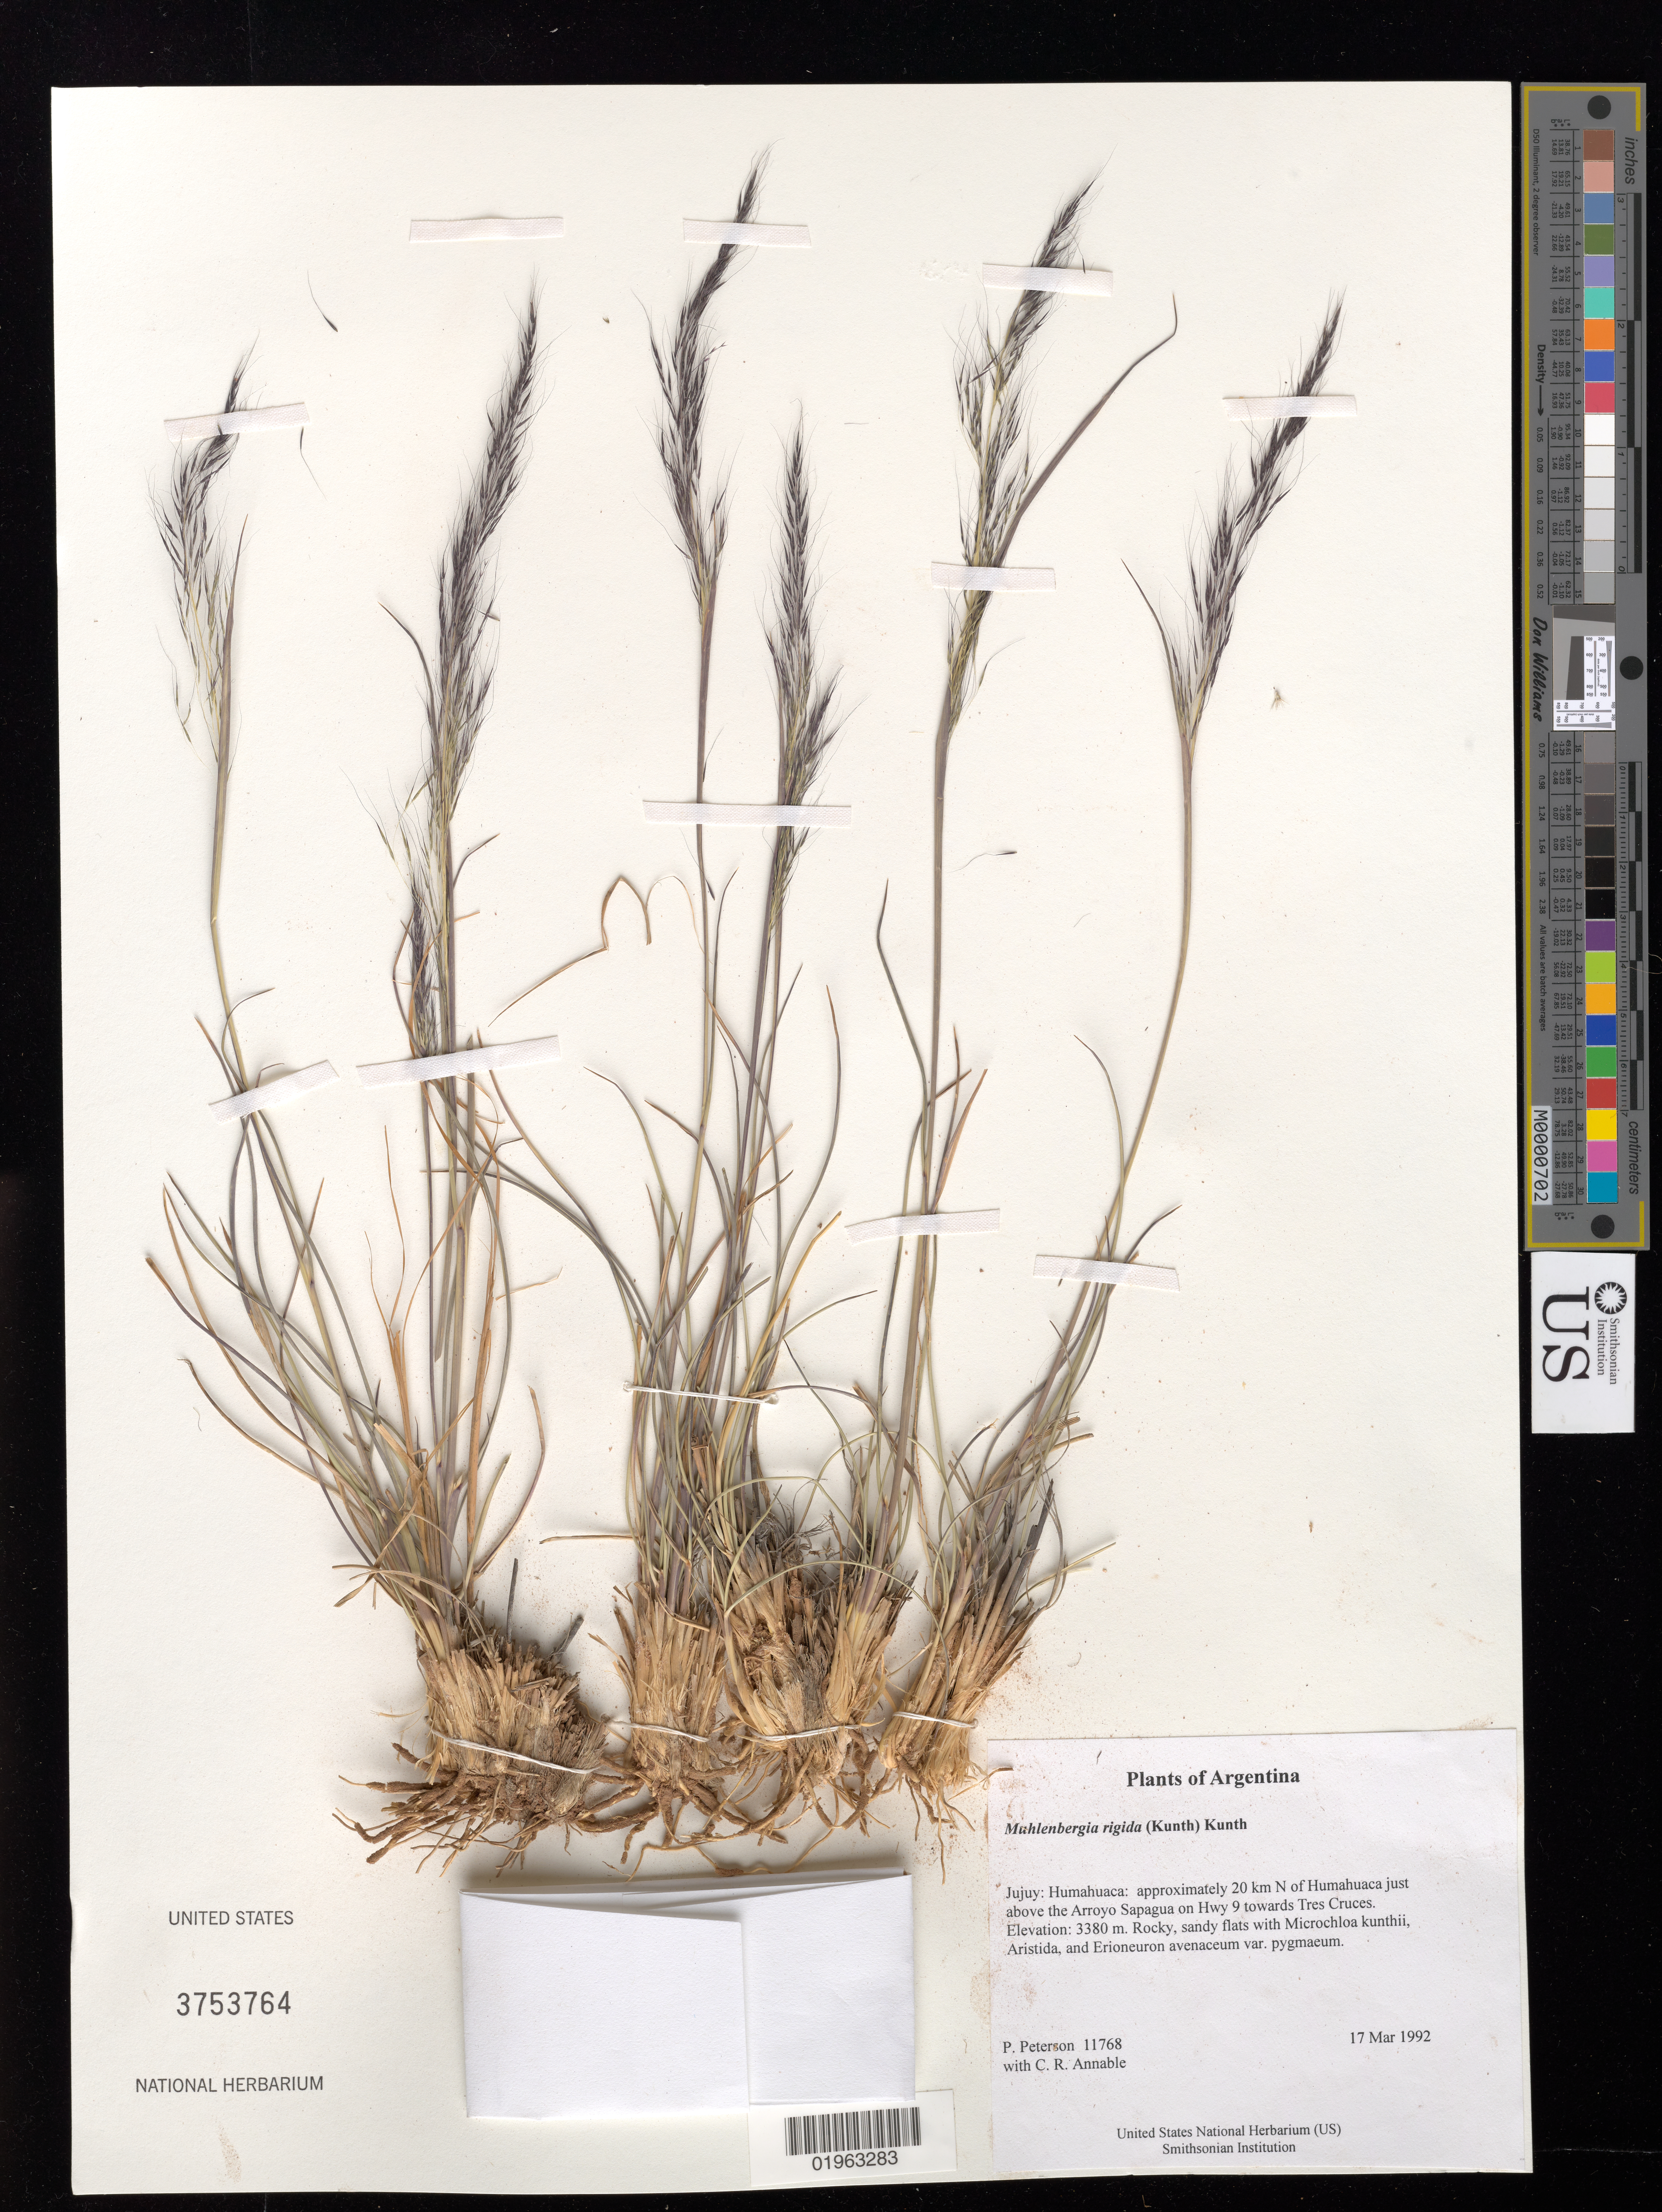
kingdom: Plantae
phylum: Tracheophyta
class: Liliopsida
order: Poales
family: Poaceae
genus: Muhlenbergia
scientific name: Muhlenbergia rigida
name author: (Kunth) Kunth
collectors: P. M. Peterson & C. R. Annable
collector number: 11768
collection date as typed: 17 Mar 1992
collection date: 1992-03-17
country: Argentina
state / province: Jujuy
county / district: Humahuaca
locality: approximately 20 km N of Humahuaca just above the Arroyo Sapagua on Hwy 9 towards Tres Cruces.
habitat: Rocky, sandy flats with Microchloa kunthii, Aristida, and Erioneuron avenaceum var. pygmaeum.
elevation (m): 3380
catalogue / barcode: US 3753764